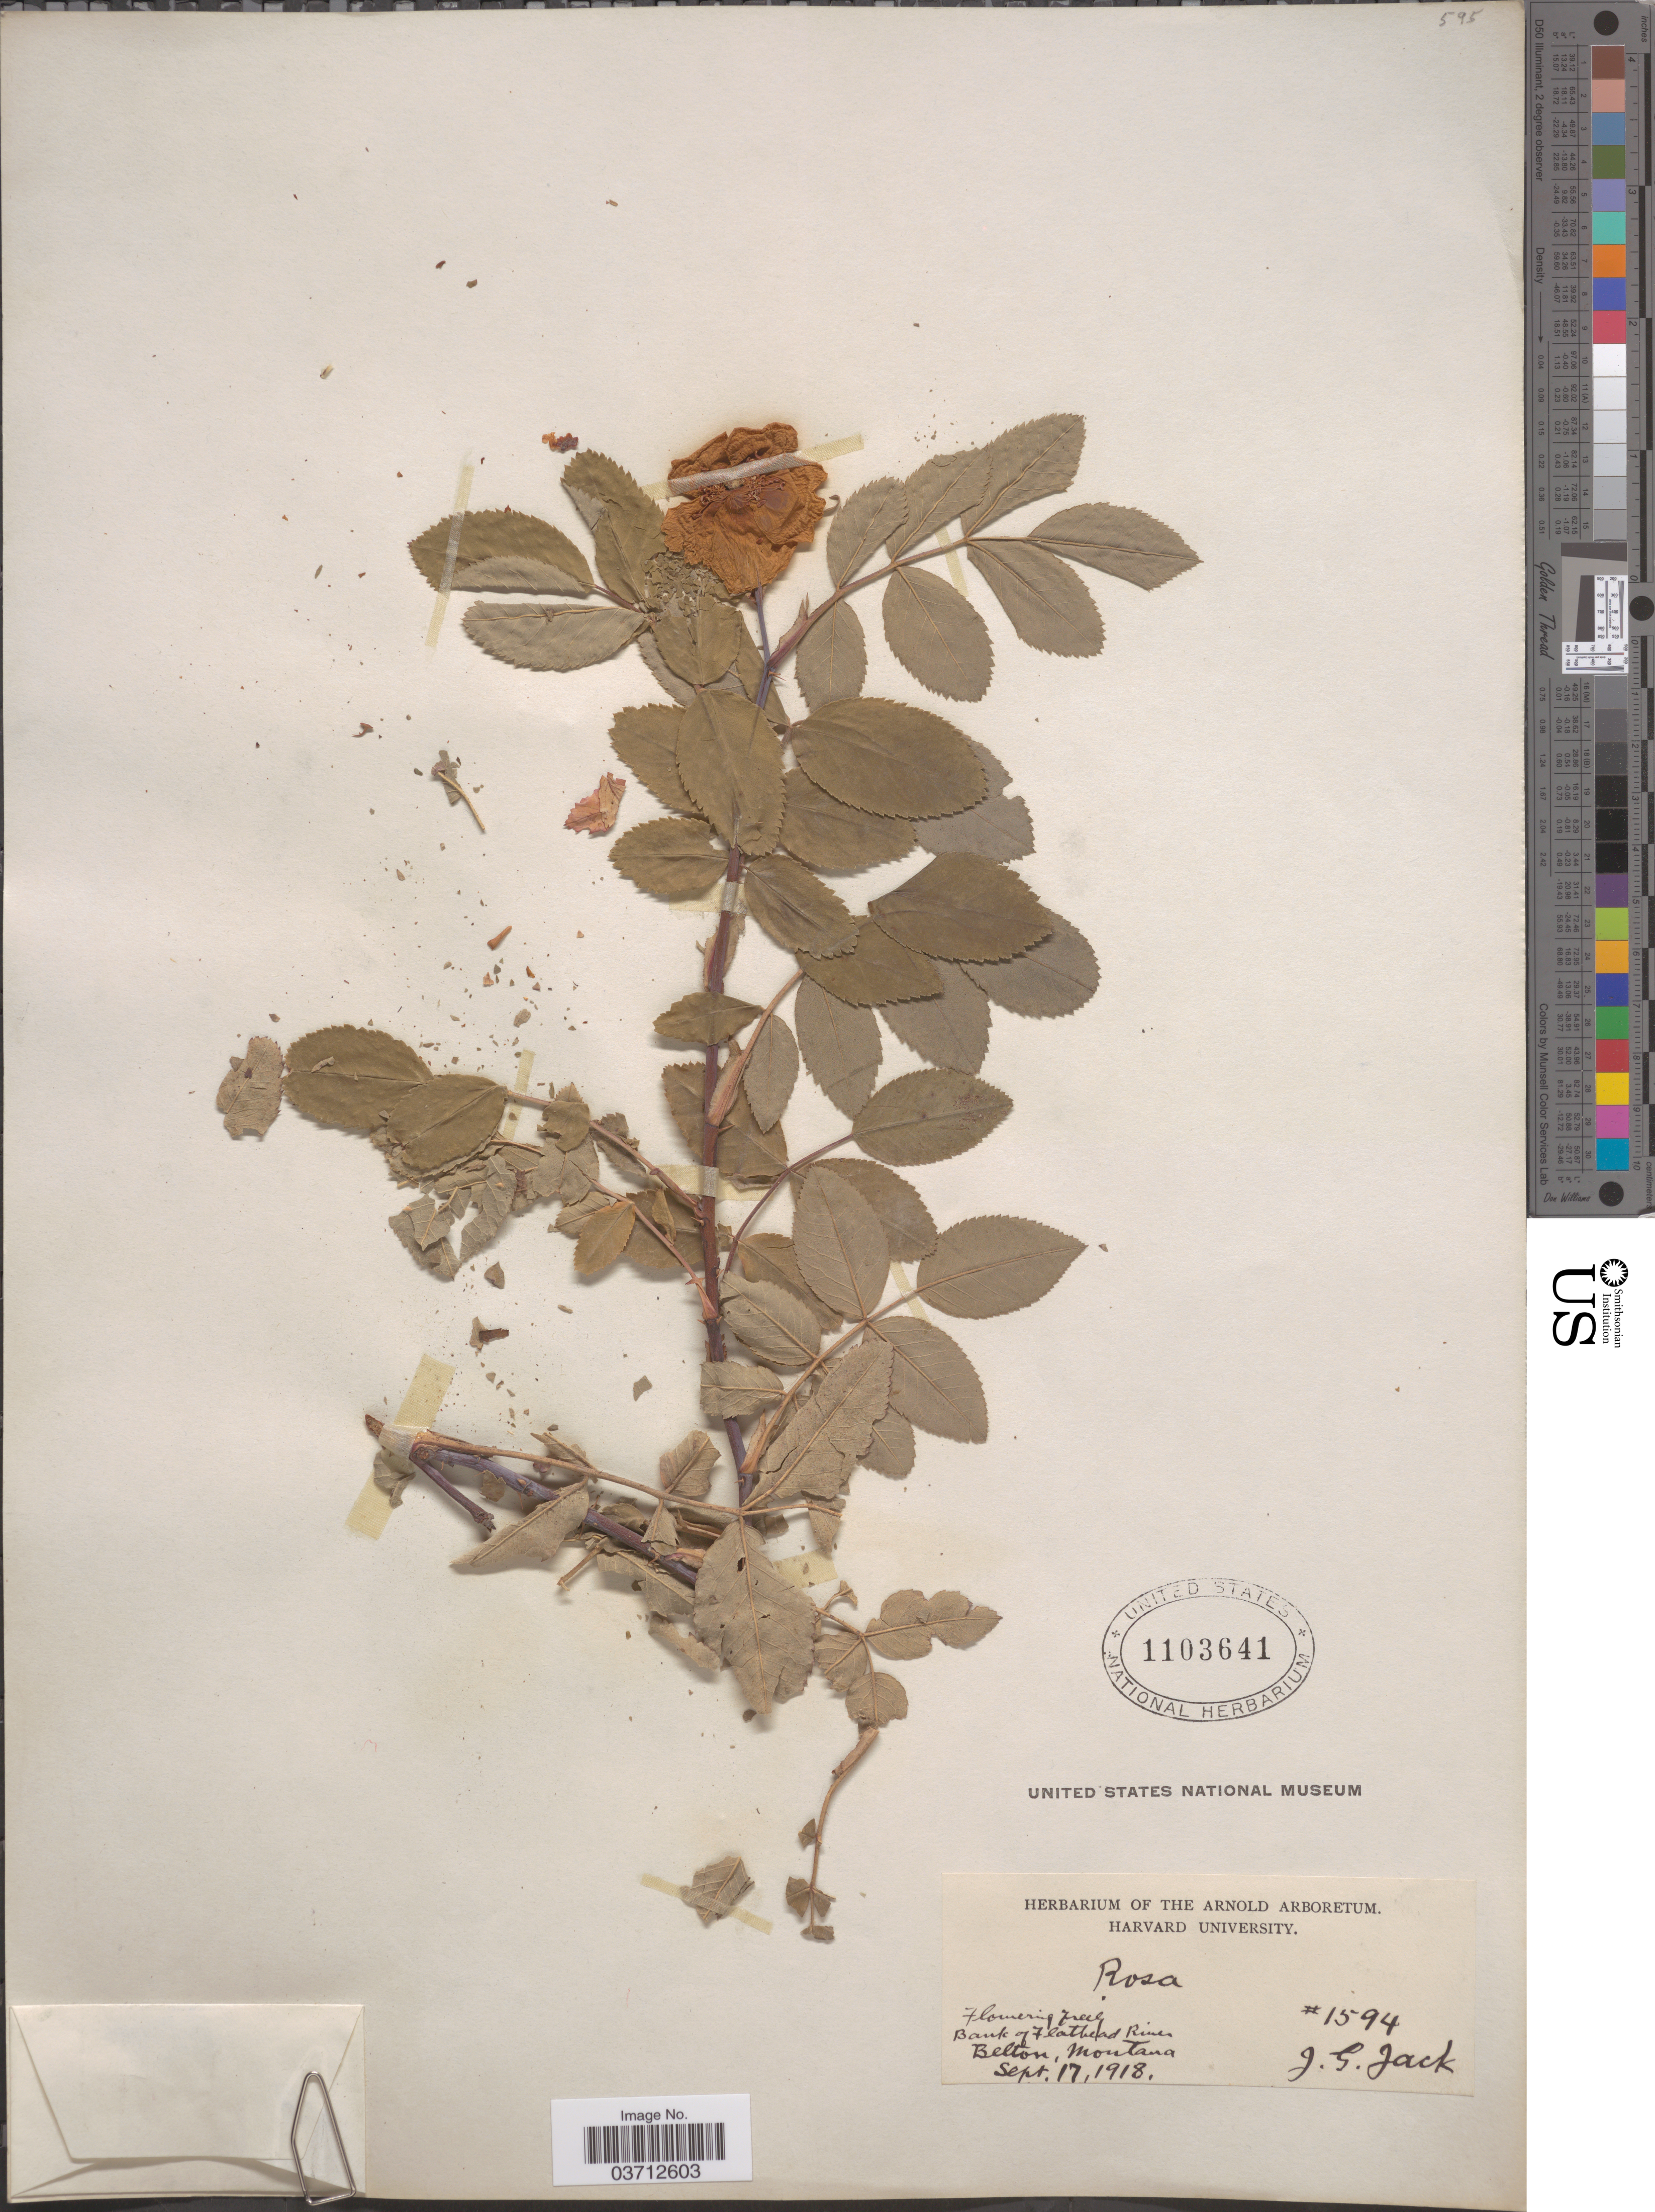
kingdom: Plantae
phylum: Tracheophyta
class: Magnoliopsida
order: Rosales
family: Rosaceae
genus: Rosa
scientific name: Rosa sp.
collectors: J. G. Jack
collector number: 1594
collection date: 1918-09-17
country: United States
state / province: Montana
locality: Bank of Flathead River. Belton.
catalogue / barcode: US 1103641